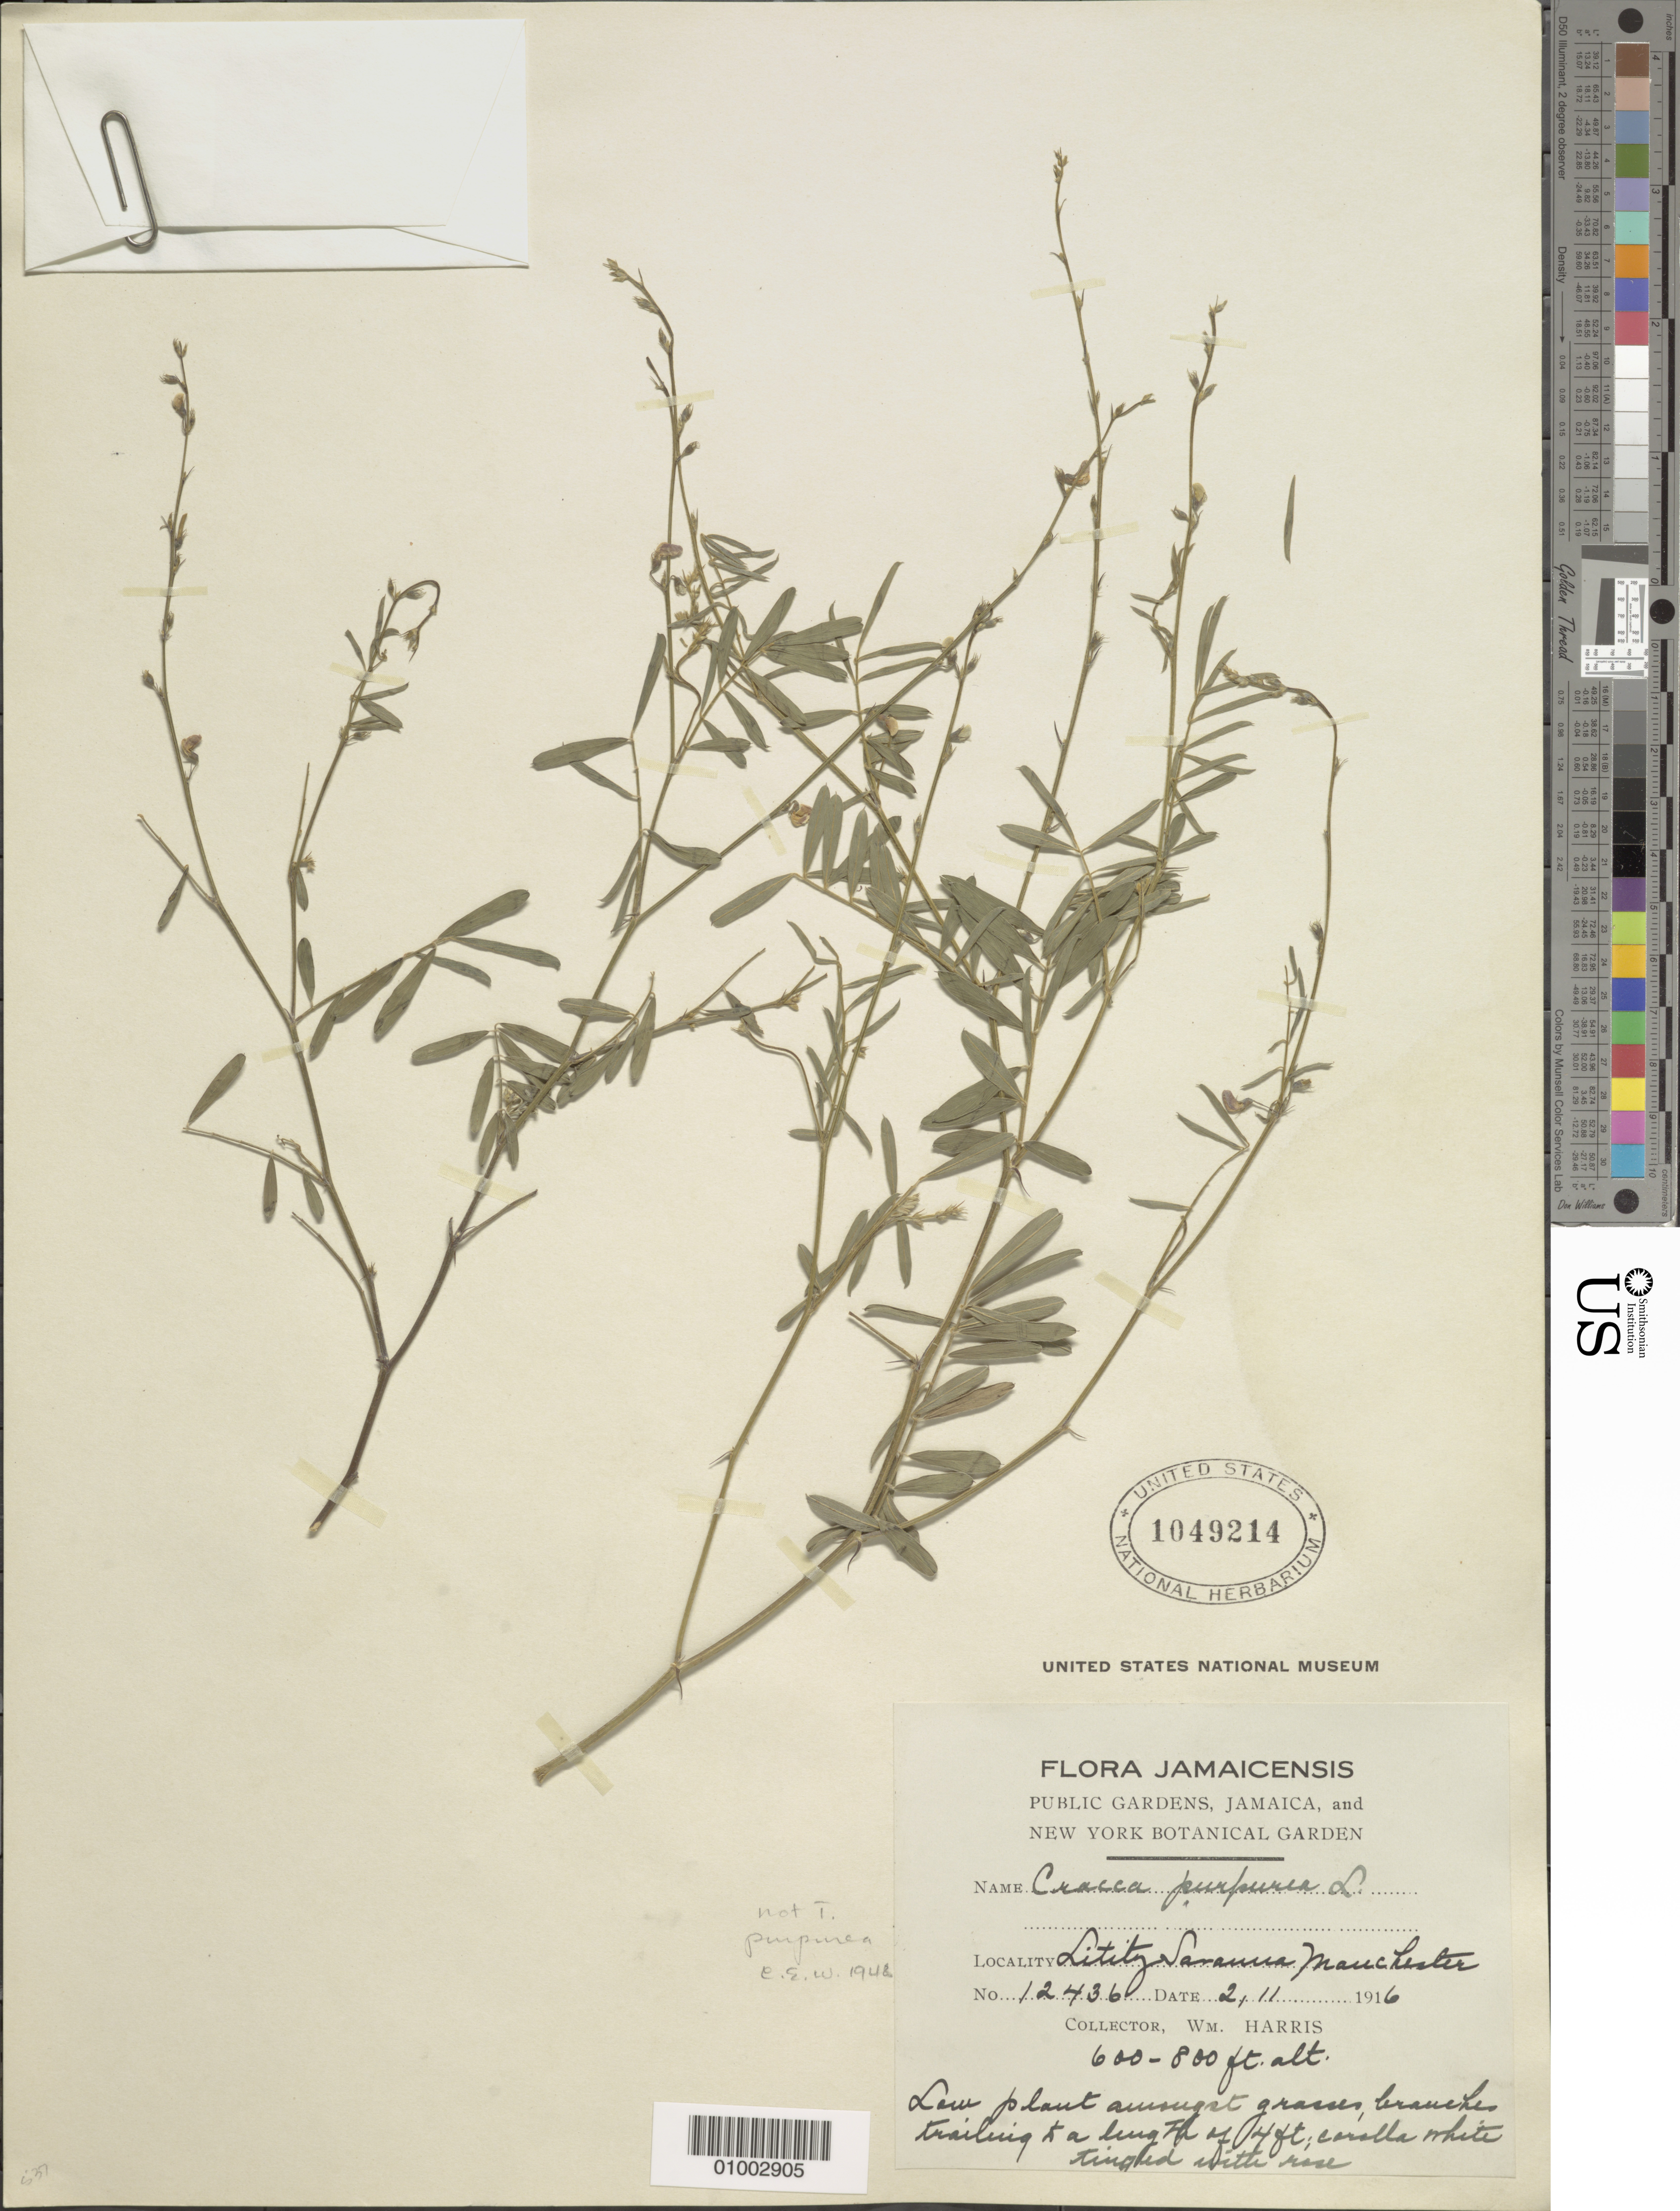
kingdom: Plantae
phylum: Tracheophyta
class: Magnoliopsida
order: Fabales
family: Fabaceae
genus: Tephrosia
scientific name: Tephrosia cinerea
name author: (L.) Pers.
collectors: W. H. Harris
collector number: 12436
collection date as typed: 11 Feb 1916 or 02 Nov 1916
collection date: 1916-02-11 or 1916-11-02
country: Jamaica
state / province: Manchester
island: Jamaica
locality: Litity Savanna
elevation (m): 183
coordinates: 0 N, 0 E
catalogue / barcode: US 1049214